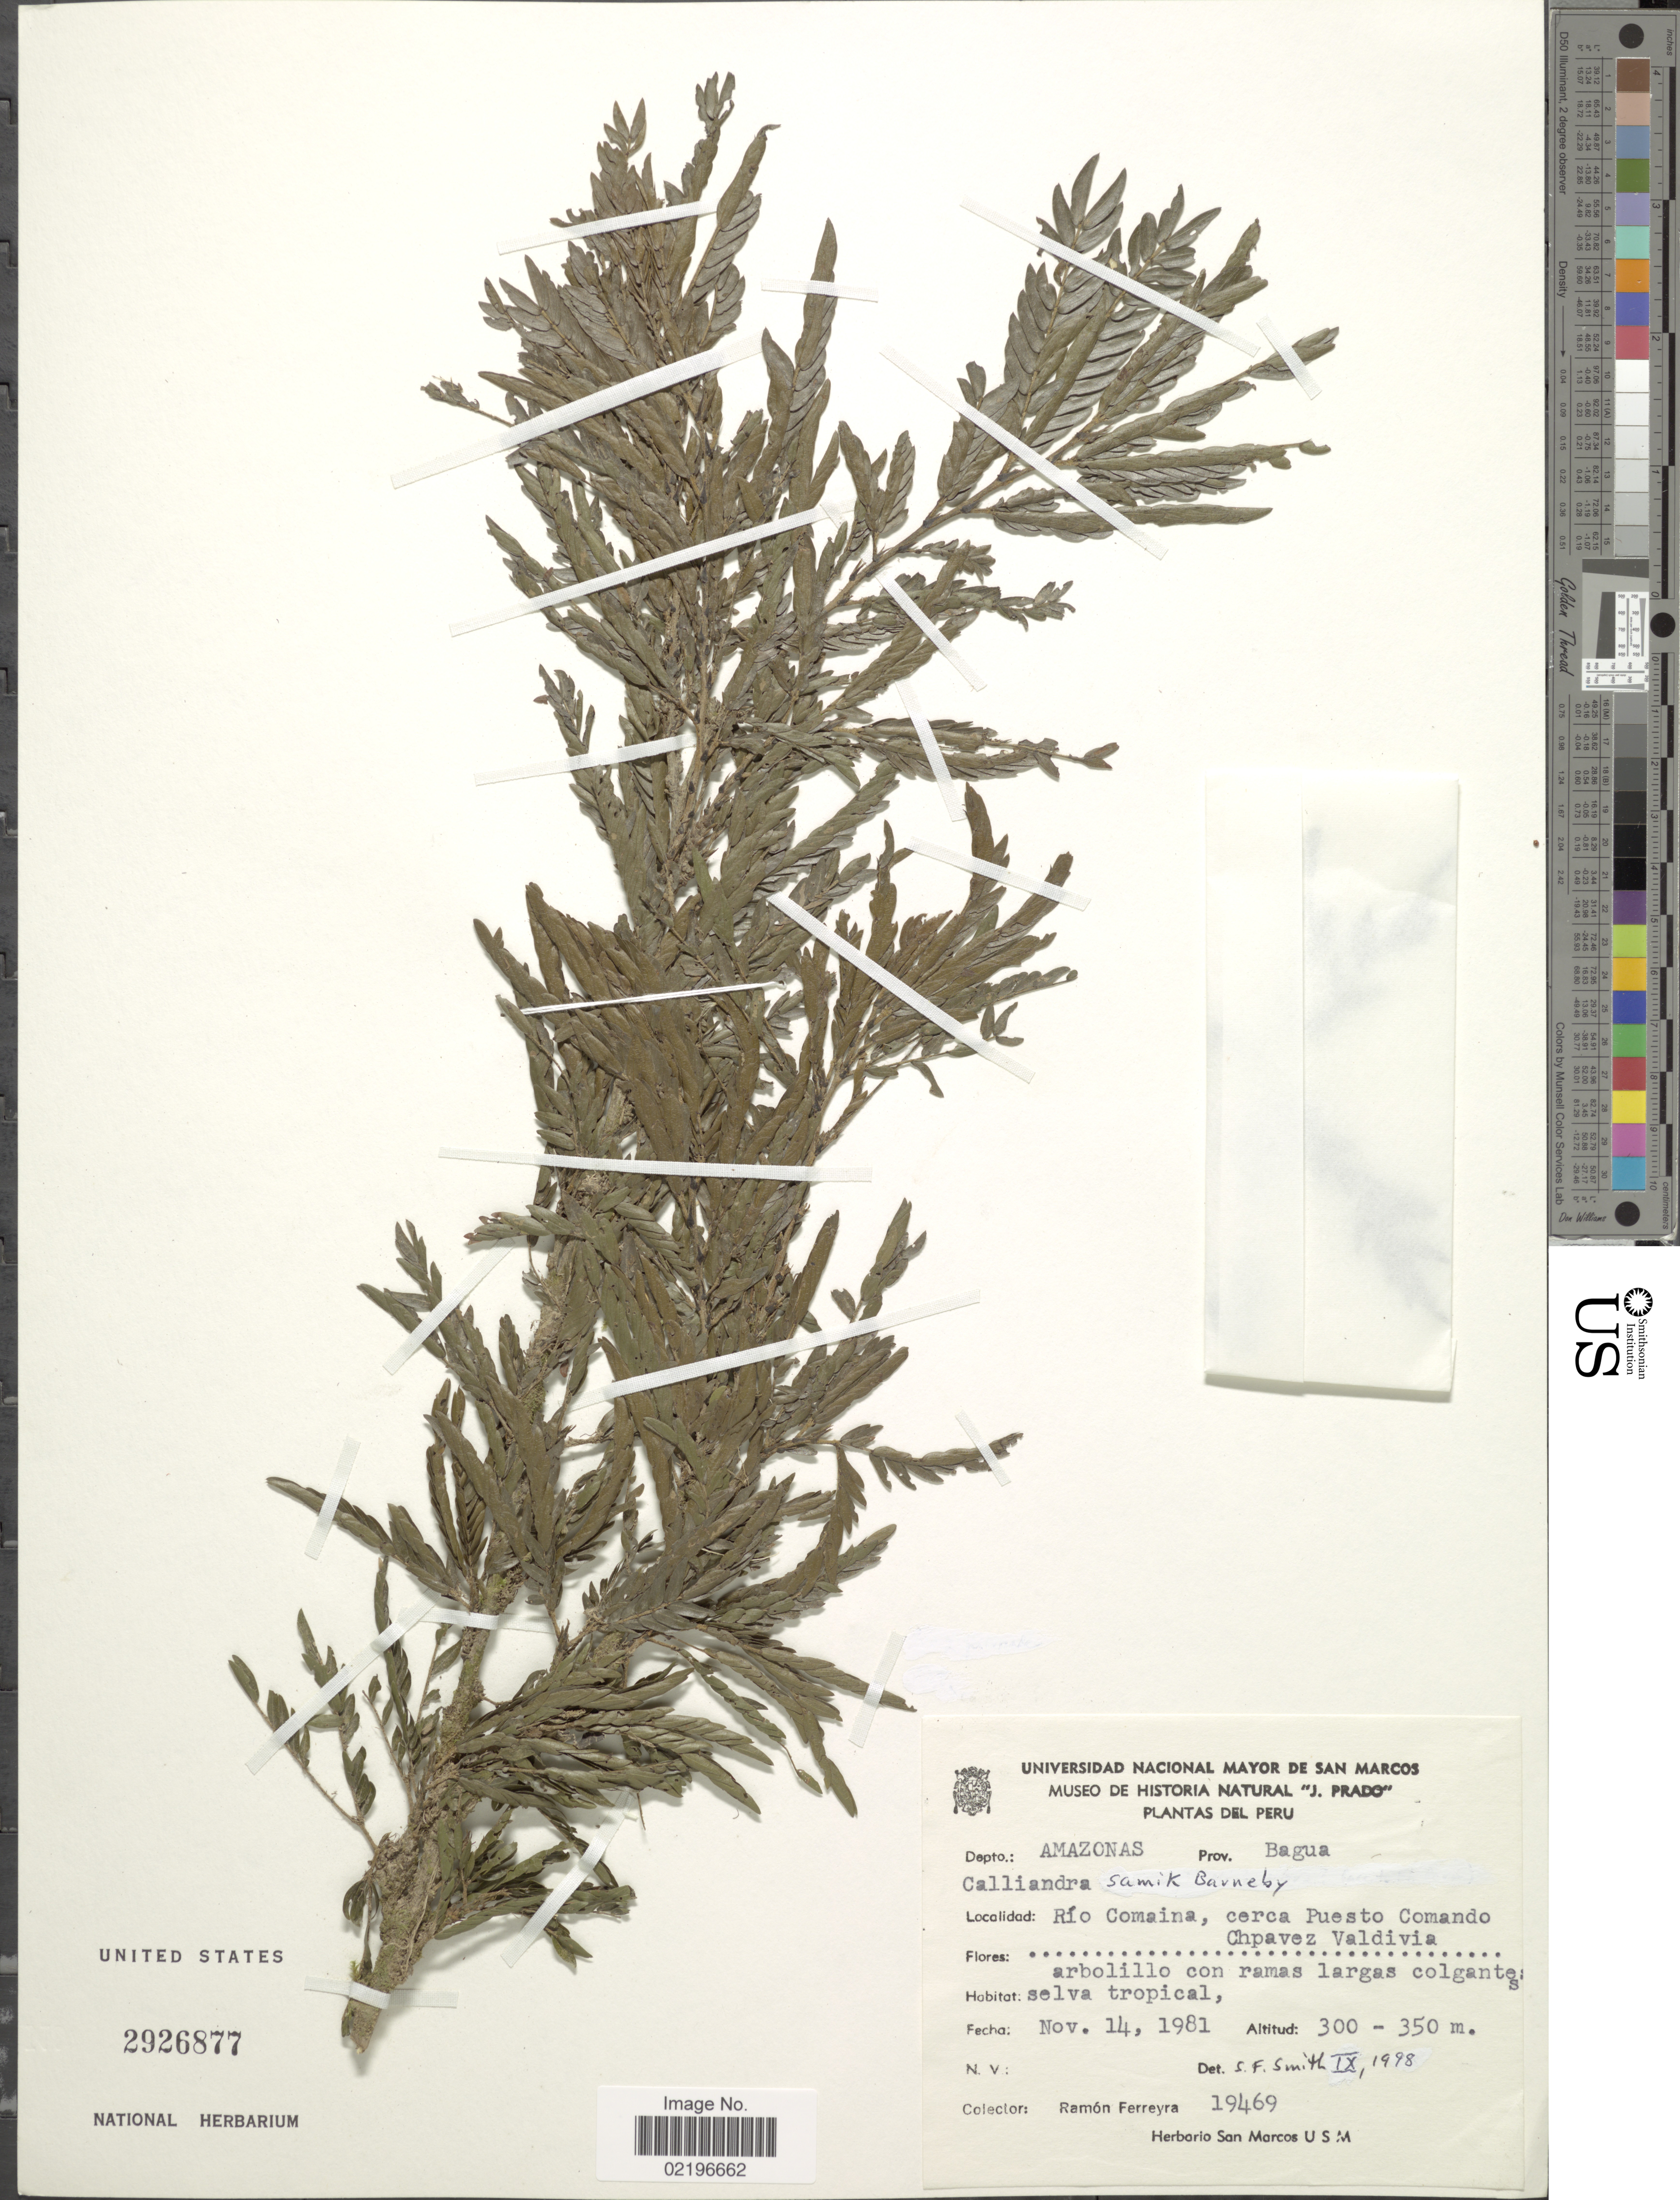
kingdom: Plantae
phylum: Tracheophyta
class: Magnoliopsida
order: Fabales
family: Fabaceae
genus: Calliandra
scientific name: Calliandra samik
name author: Barneby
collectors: R. A. Ferreyra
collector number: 19469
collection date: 1981-11-14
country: Peru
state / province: Amazonas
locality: Prov. Bagua. Rio Comaina, cerca Puesto Comando Chpavez Valdivia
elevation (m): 300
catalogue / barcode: US 2926877